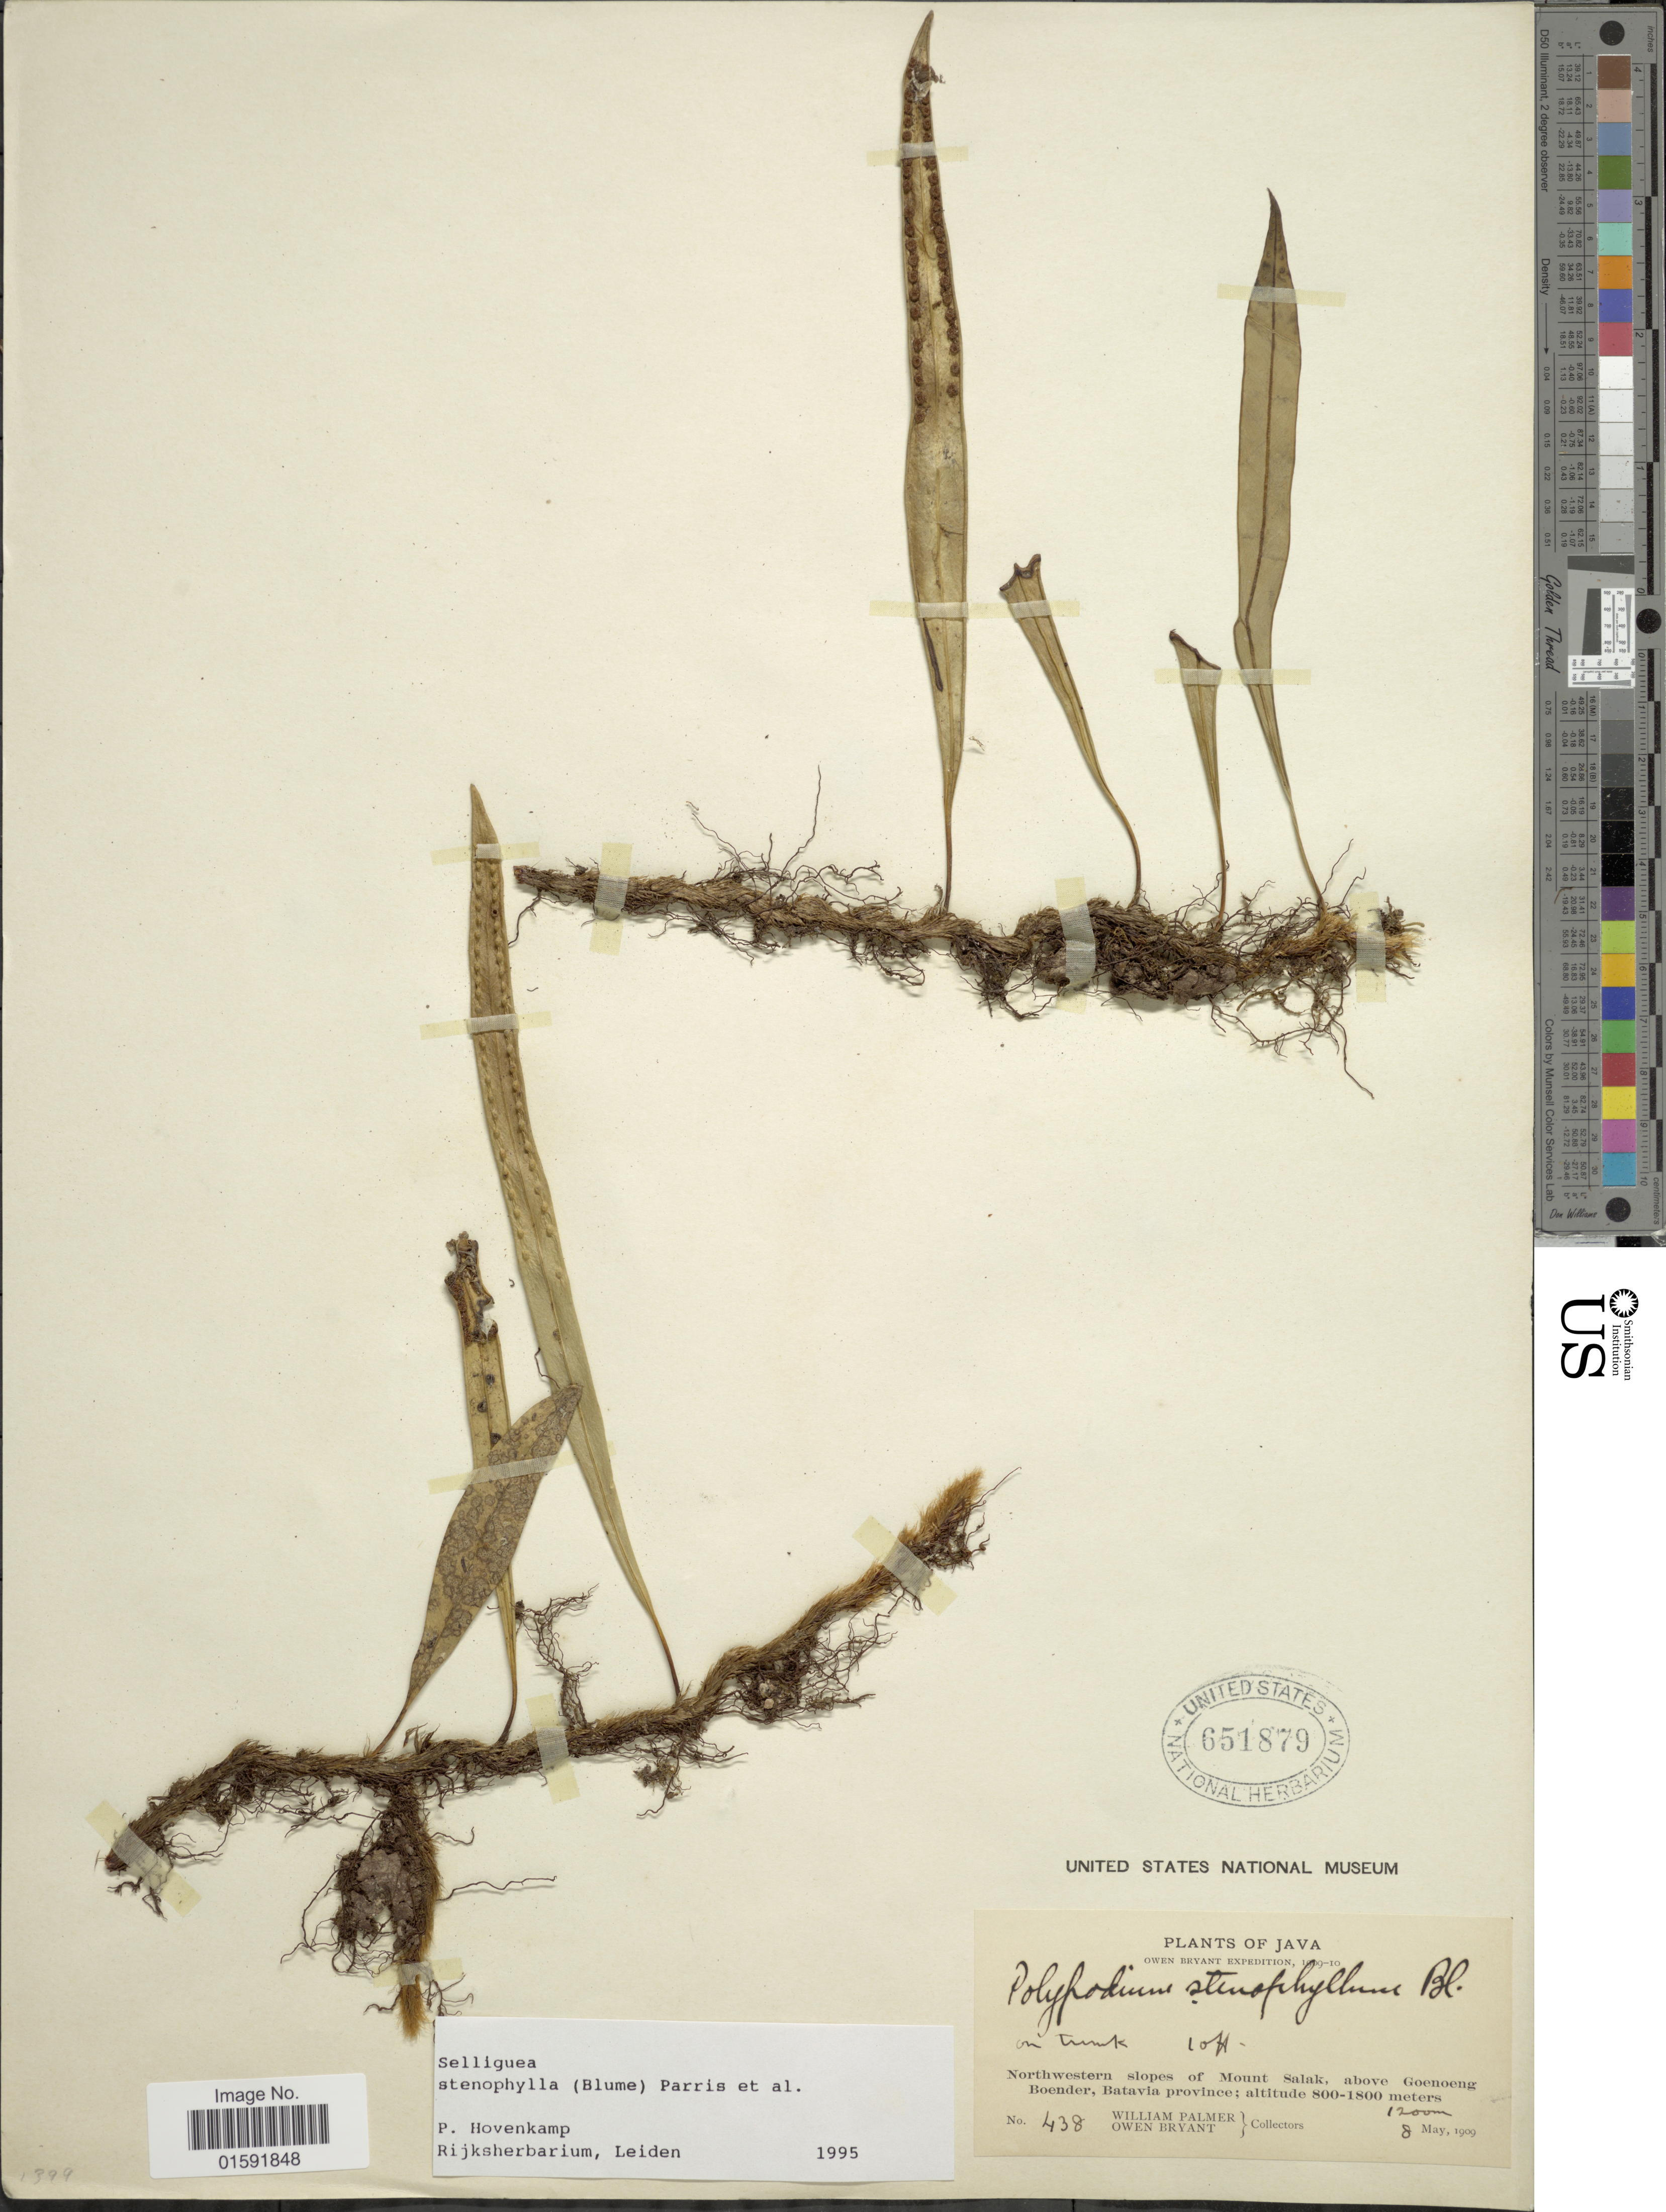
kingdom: Plantae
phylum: Tracheophyta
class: Polypodiopsida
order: Polypodiales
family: Polypodiaceae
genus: Selliguea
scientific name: Selliguea stenophylla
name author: (Blume)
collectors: W. Palmer & O. Bryant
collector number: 438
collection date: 1909-05-08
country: Indonesia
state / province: Java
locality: Northwestern slopes of Mount Salak, above Goenoeng Boender, Batavia Province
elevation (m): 1200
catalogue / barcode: US 651879